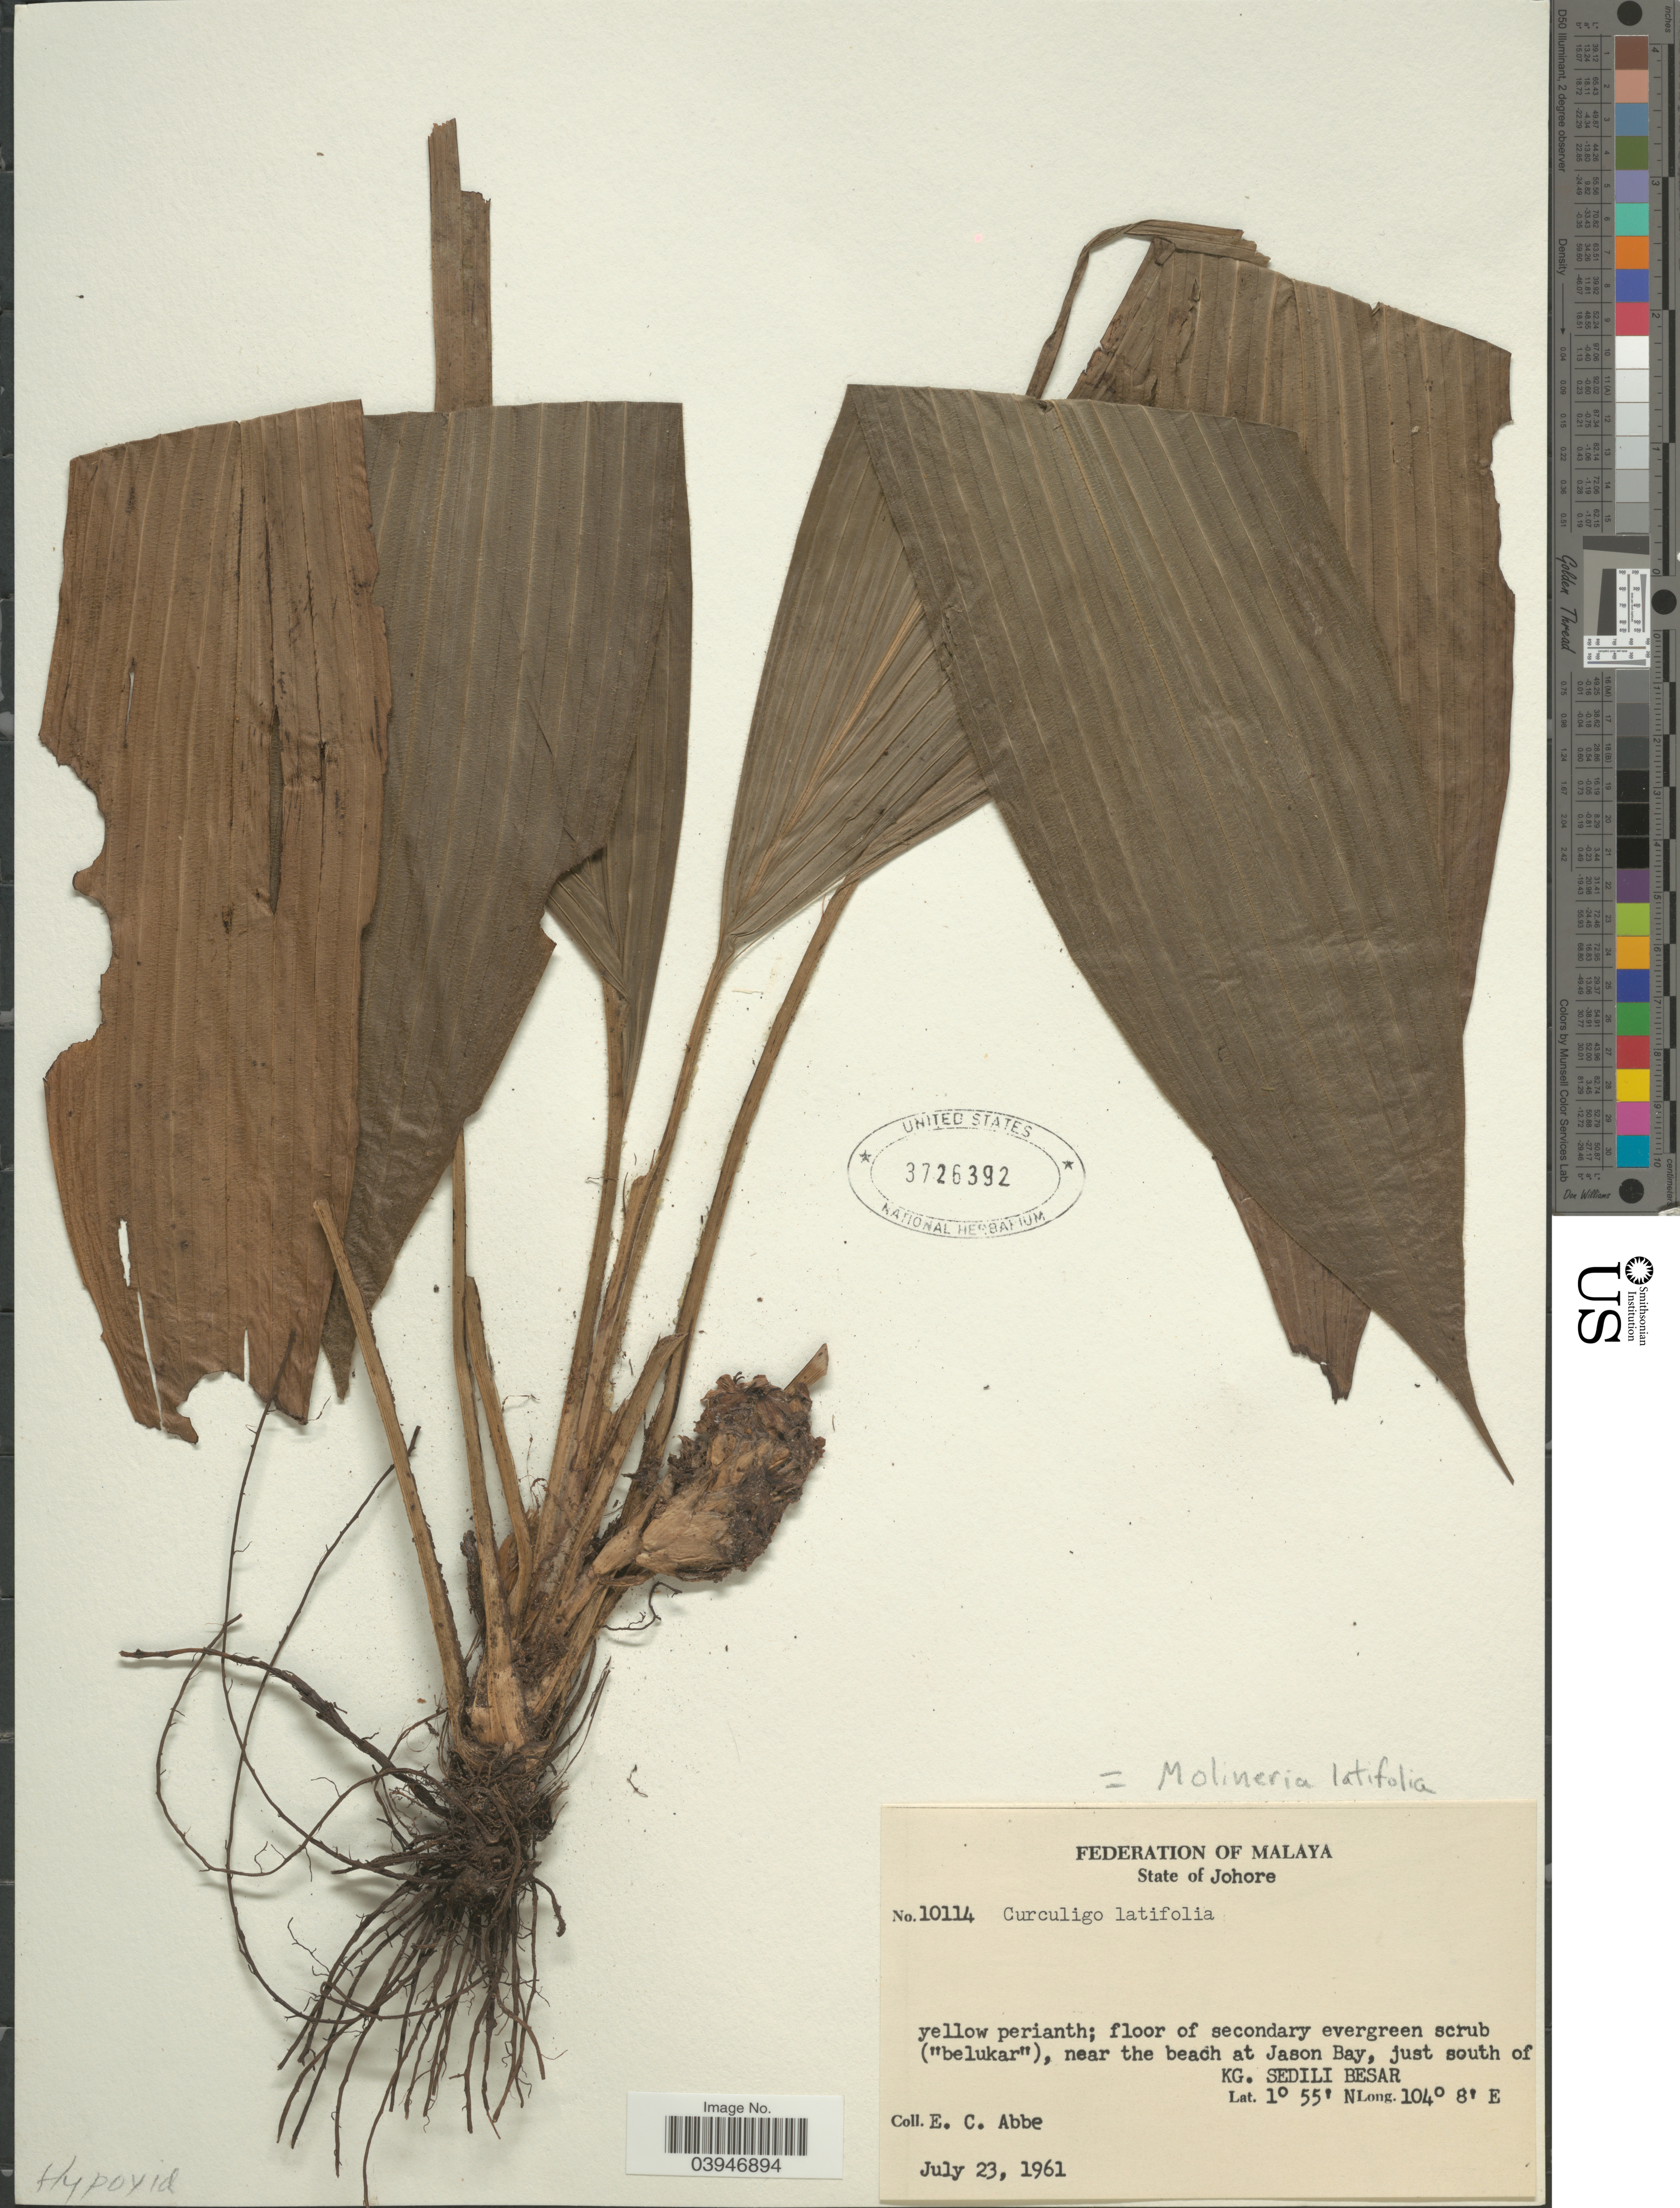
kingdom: Plantae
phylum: Tracheophyta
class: Liliopsida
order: Asparagales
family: Hypoxidaceae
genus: Curculigo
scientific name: Curculigo latifolia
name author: Dryand. ex W.T. Aiton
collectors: E. C. Abbe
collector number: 10114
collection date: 1961-07-23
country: Malaysia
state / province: Johor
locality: Federation of Malaya. State of Johore. Near the beach at Jason Bay, just south of Kg. Sedili Besar.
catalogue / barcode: US 3726392